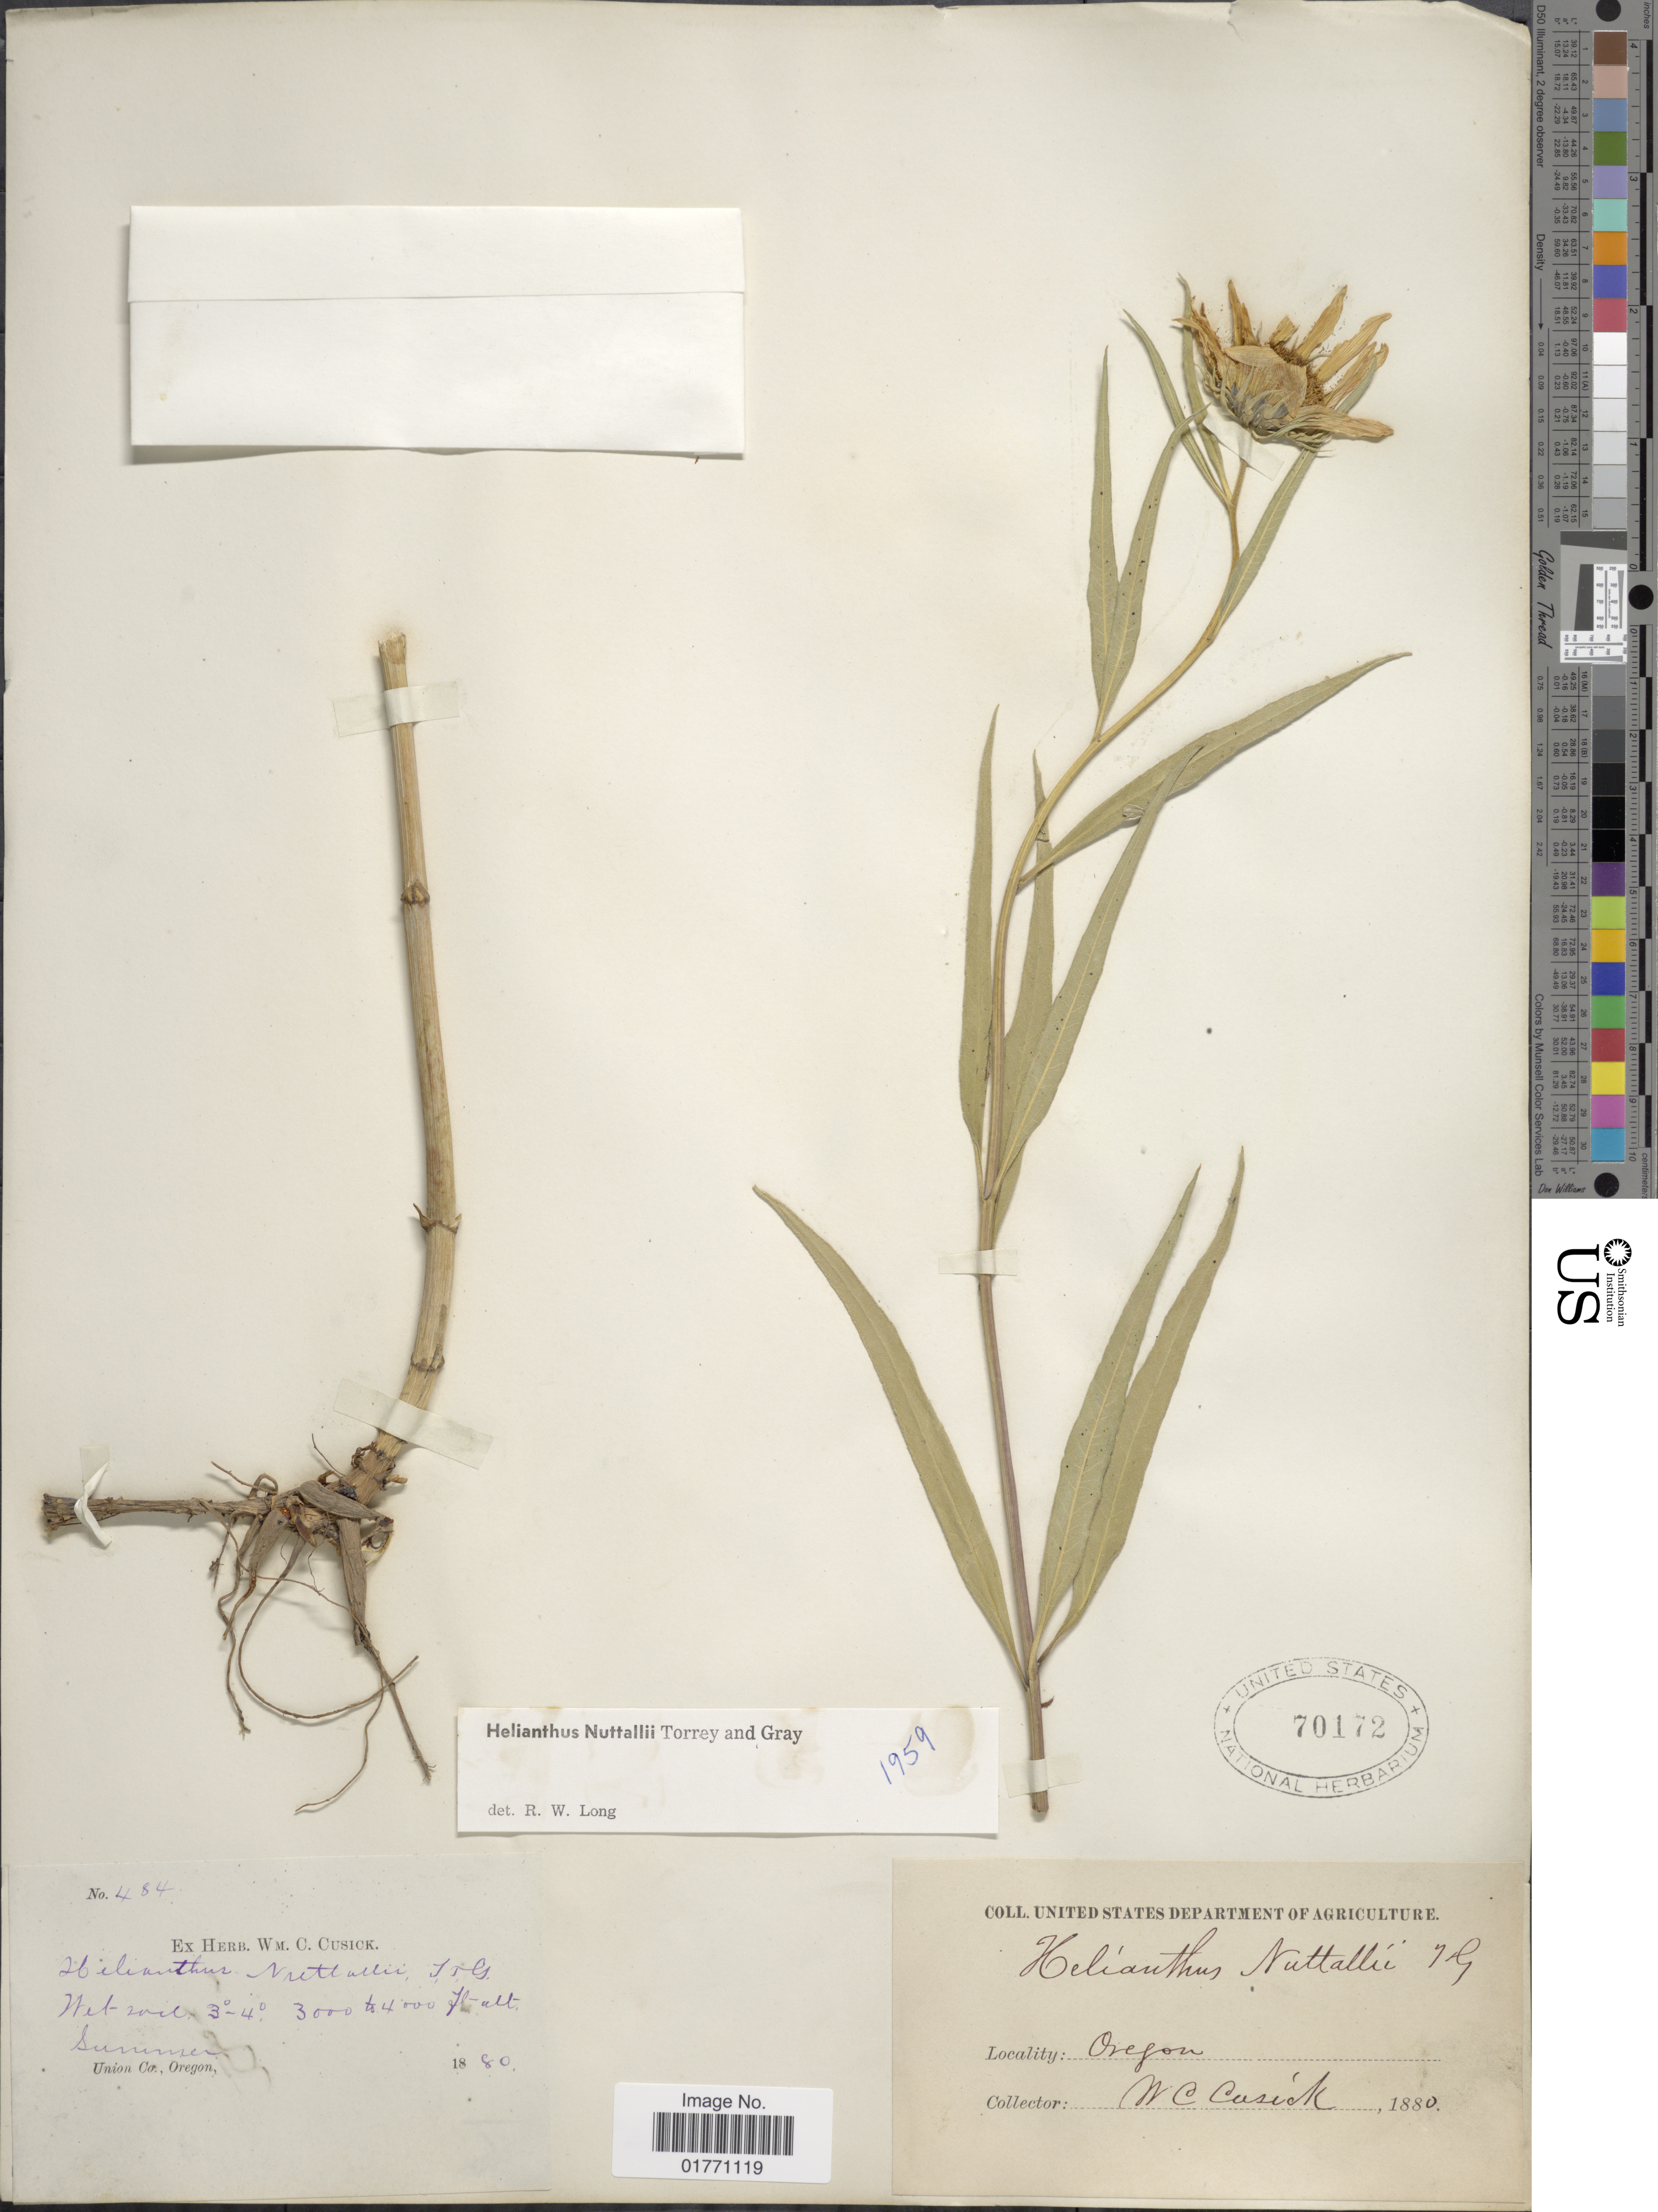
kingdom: Plantae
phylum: Tracheophyta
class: Magnoliopsida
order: Asterales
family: Asteraceae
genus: Helianthus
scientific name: Helianthus nuttallii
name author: Torr. & A. Gray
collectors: W. C. Cusick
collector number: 484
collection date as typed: summer 1880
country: United States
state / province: Oregon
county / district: Union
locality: Union Co.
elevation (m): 914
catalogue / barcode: US 70172